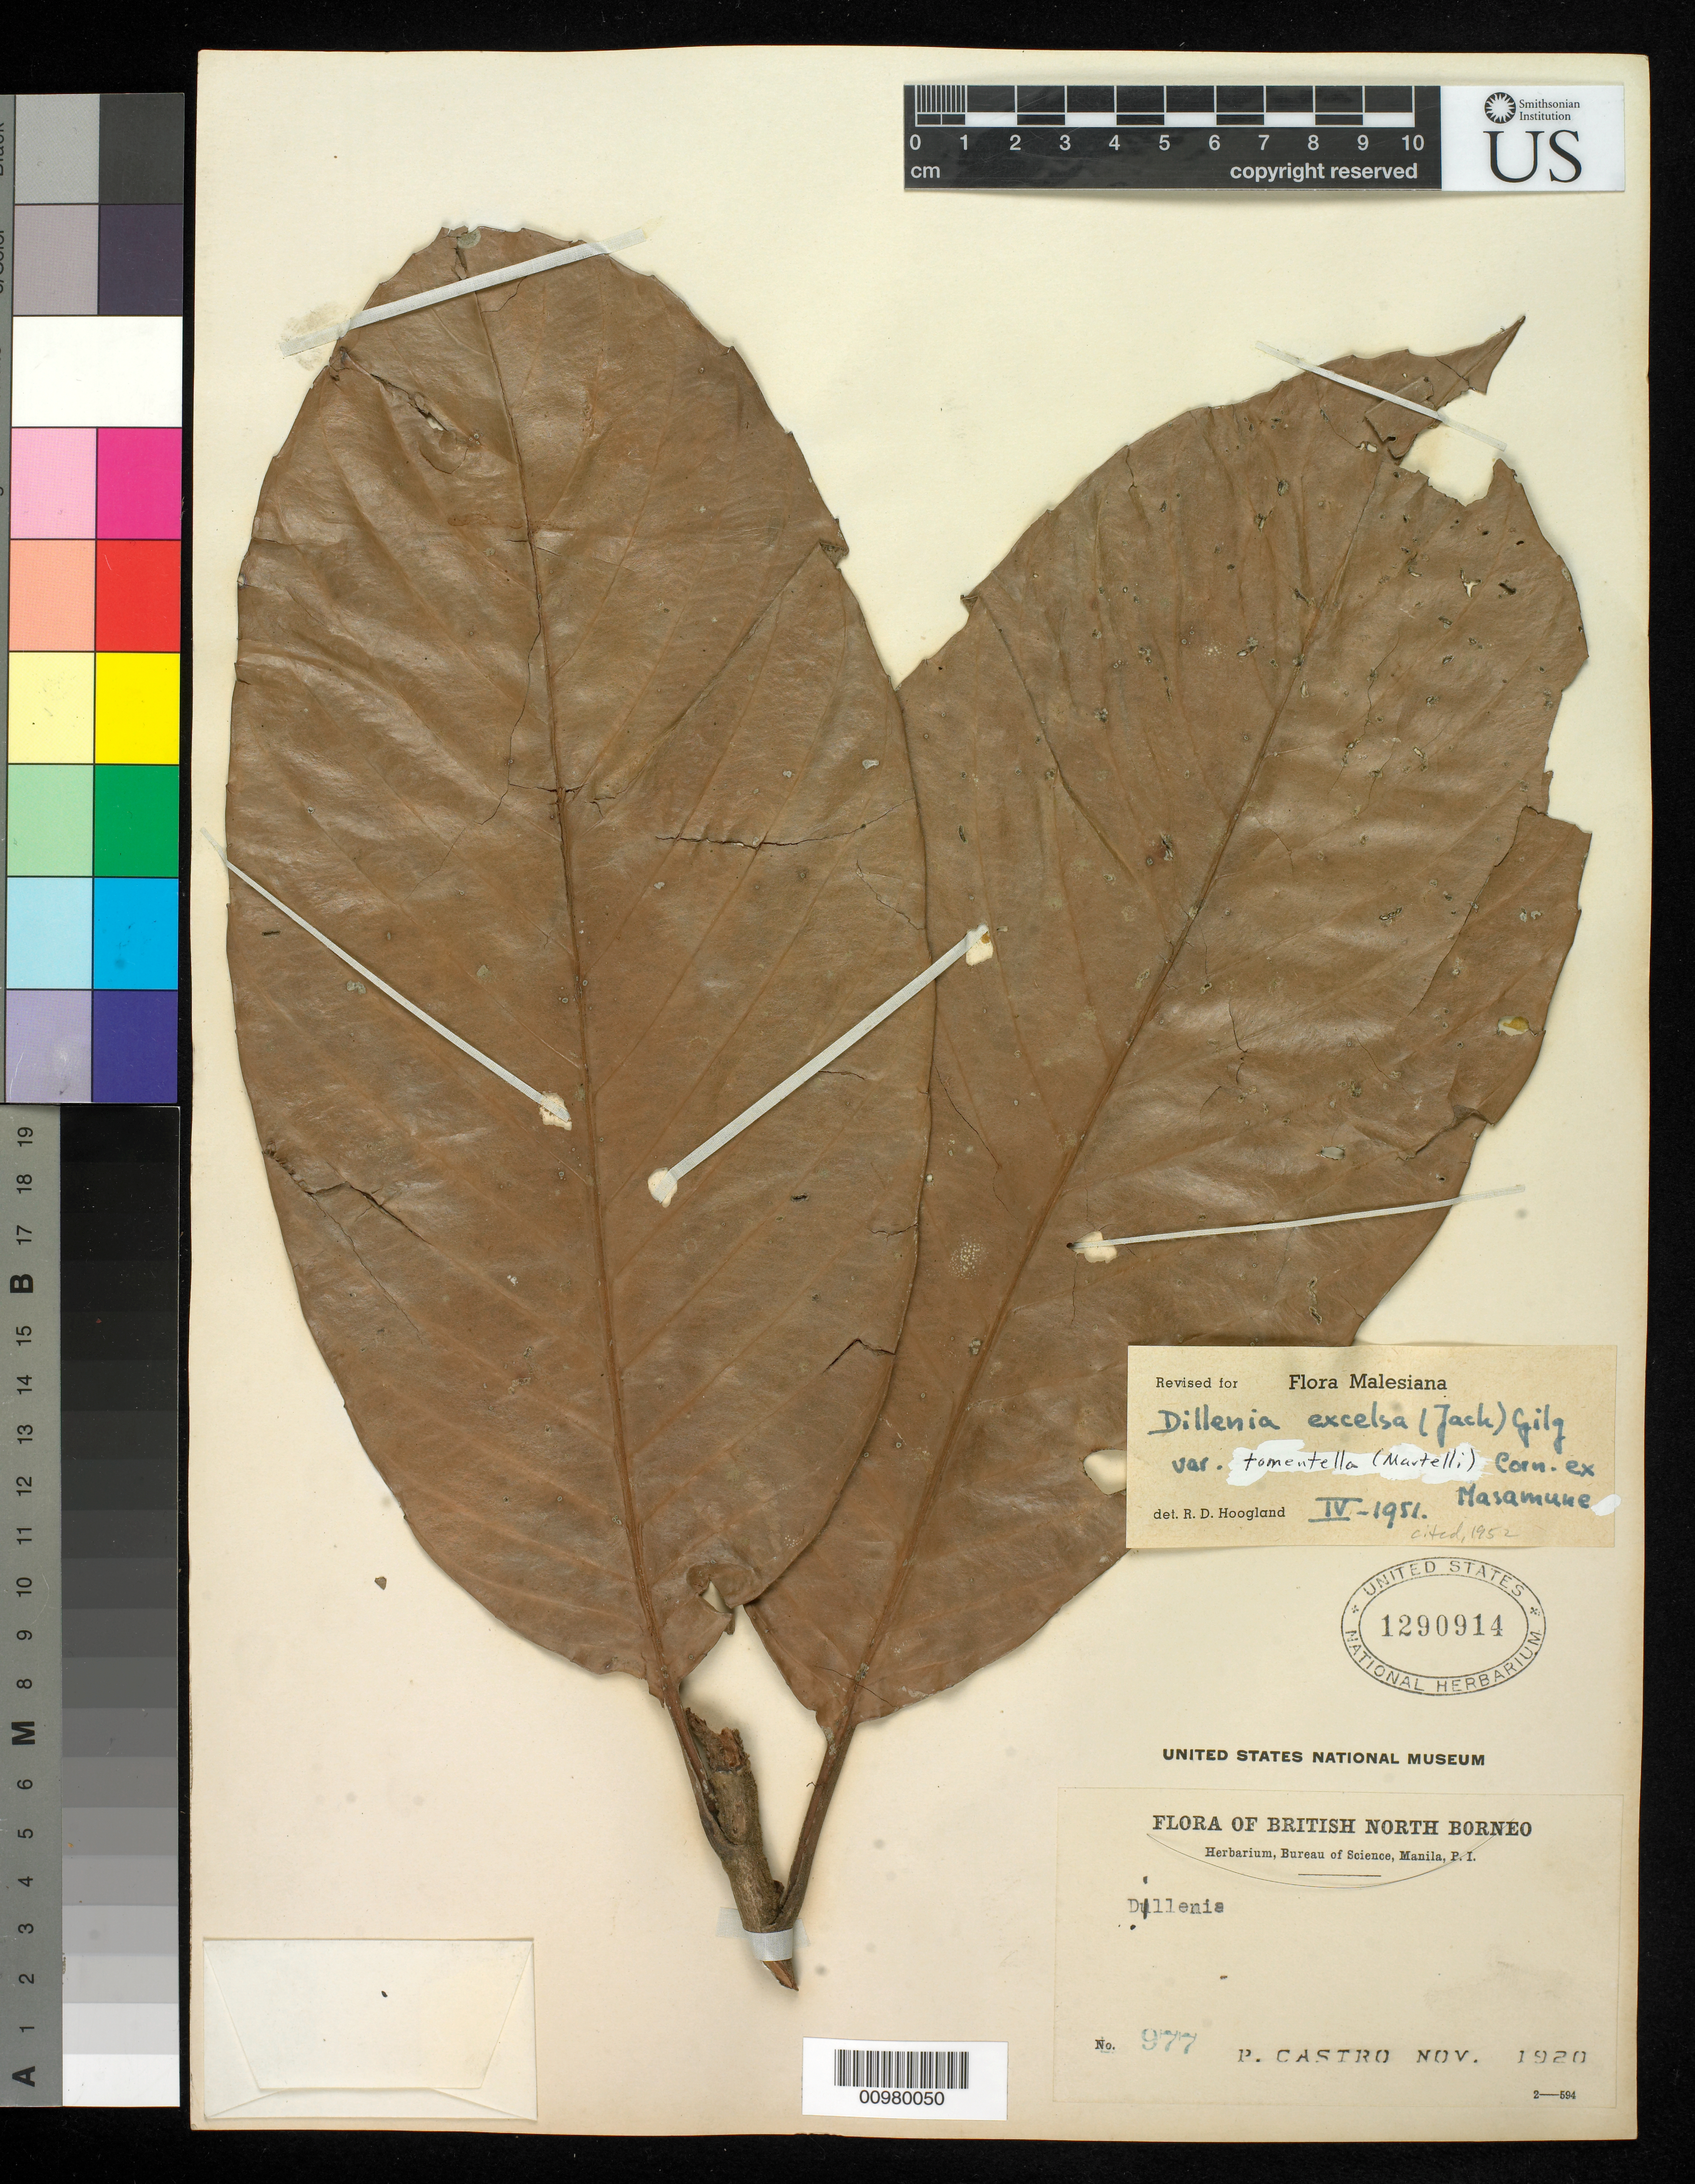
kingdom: Plantae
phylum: Tracheophyta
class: Magnoliopsida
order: Dilleniales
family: Dilleniaceae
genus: Dillenia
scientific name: Dillenia excelsa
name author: (Jack) Martelli ex Gilg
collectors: P. Castro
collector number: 977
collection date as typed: Nov 1920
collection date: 1920-11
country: Malaysia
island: Borneo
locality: None given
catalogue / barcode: US 1290914